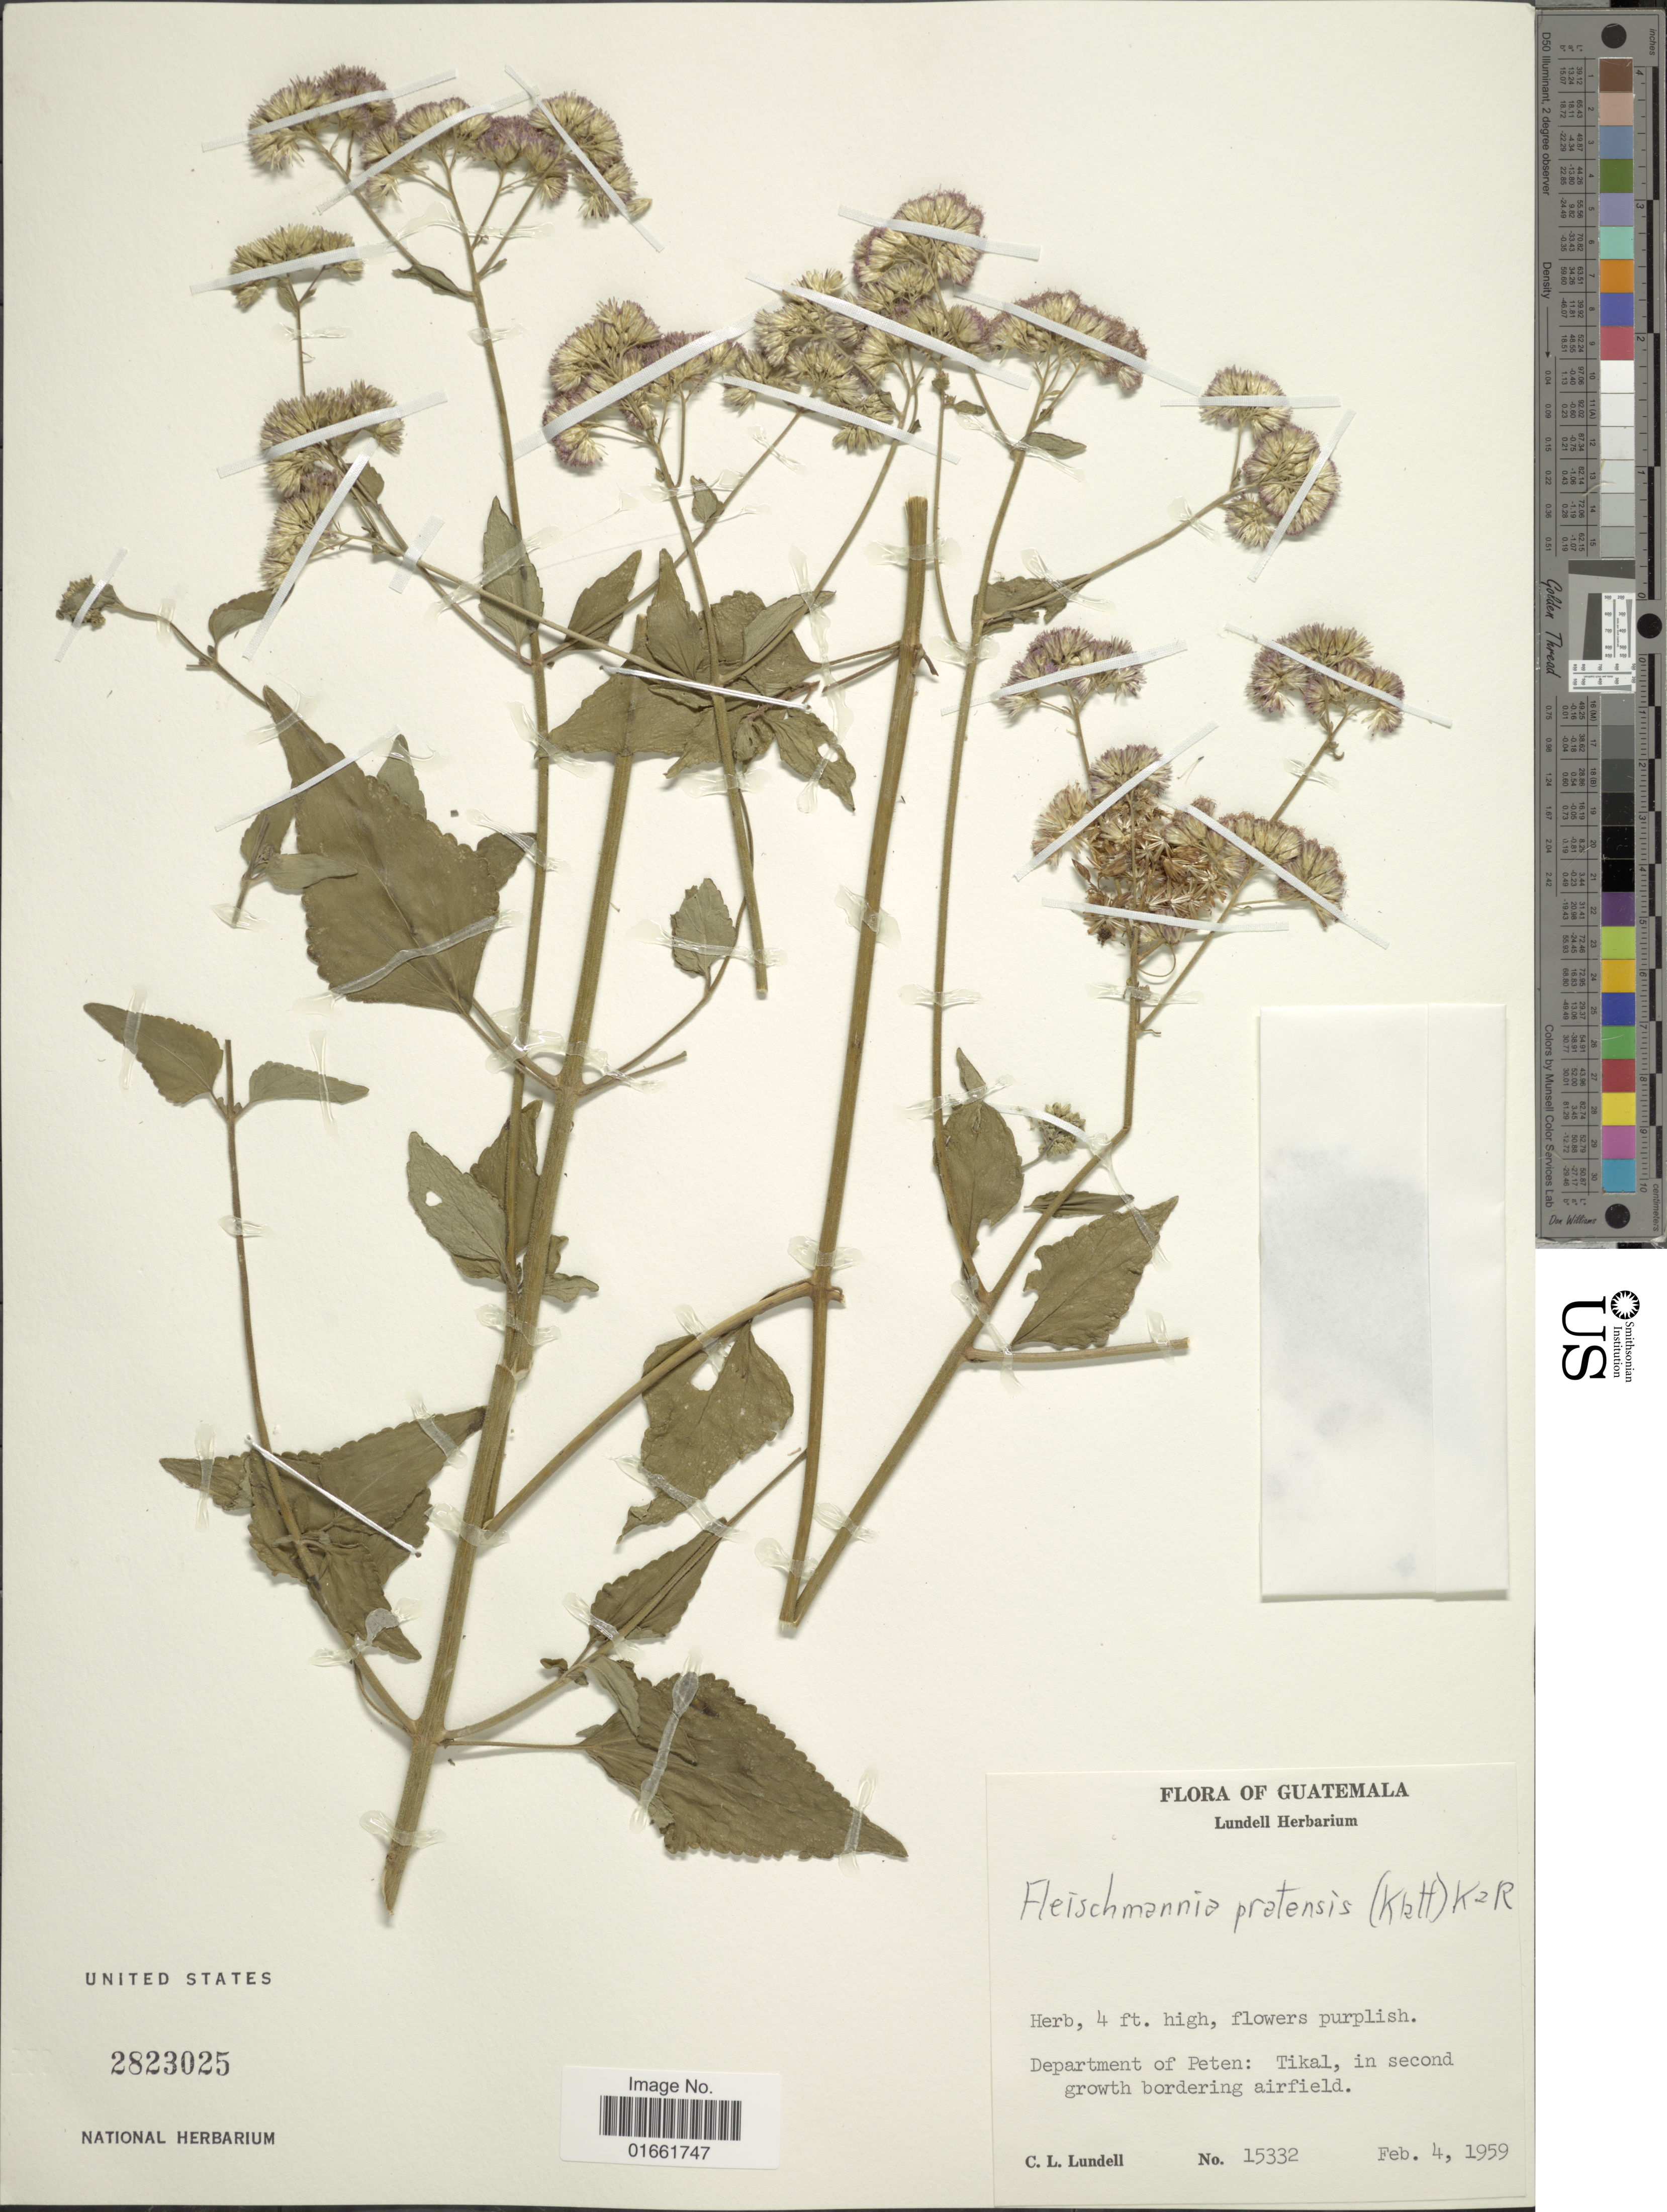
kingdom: Plantae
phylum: Tracheophyta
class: Magnoliopsida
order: Asterales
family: Asteraceae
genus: Fleischmannia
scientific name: Fleischmannia pratensis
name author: (Klatt) R.M. King & H. Rob.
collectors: C. L. Lundell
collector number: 15332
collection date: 1959-02-04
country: Guatemala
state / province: El Petén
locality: Department of Peten: Tikal, in second growth bordering airfield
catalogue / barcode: US 2823025